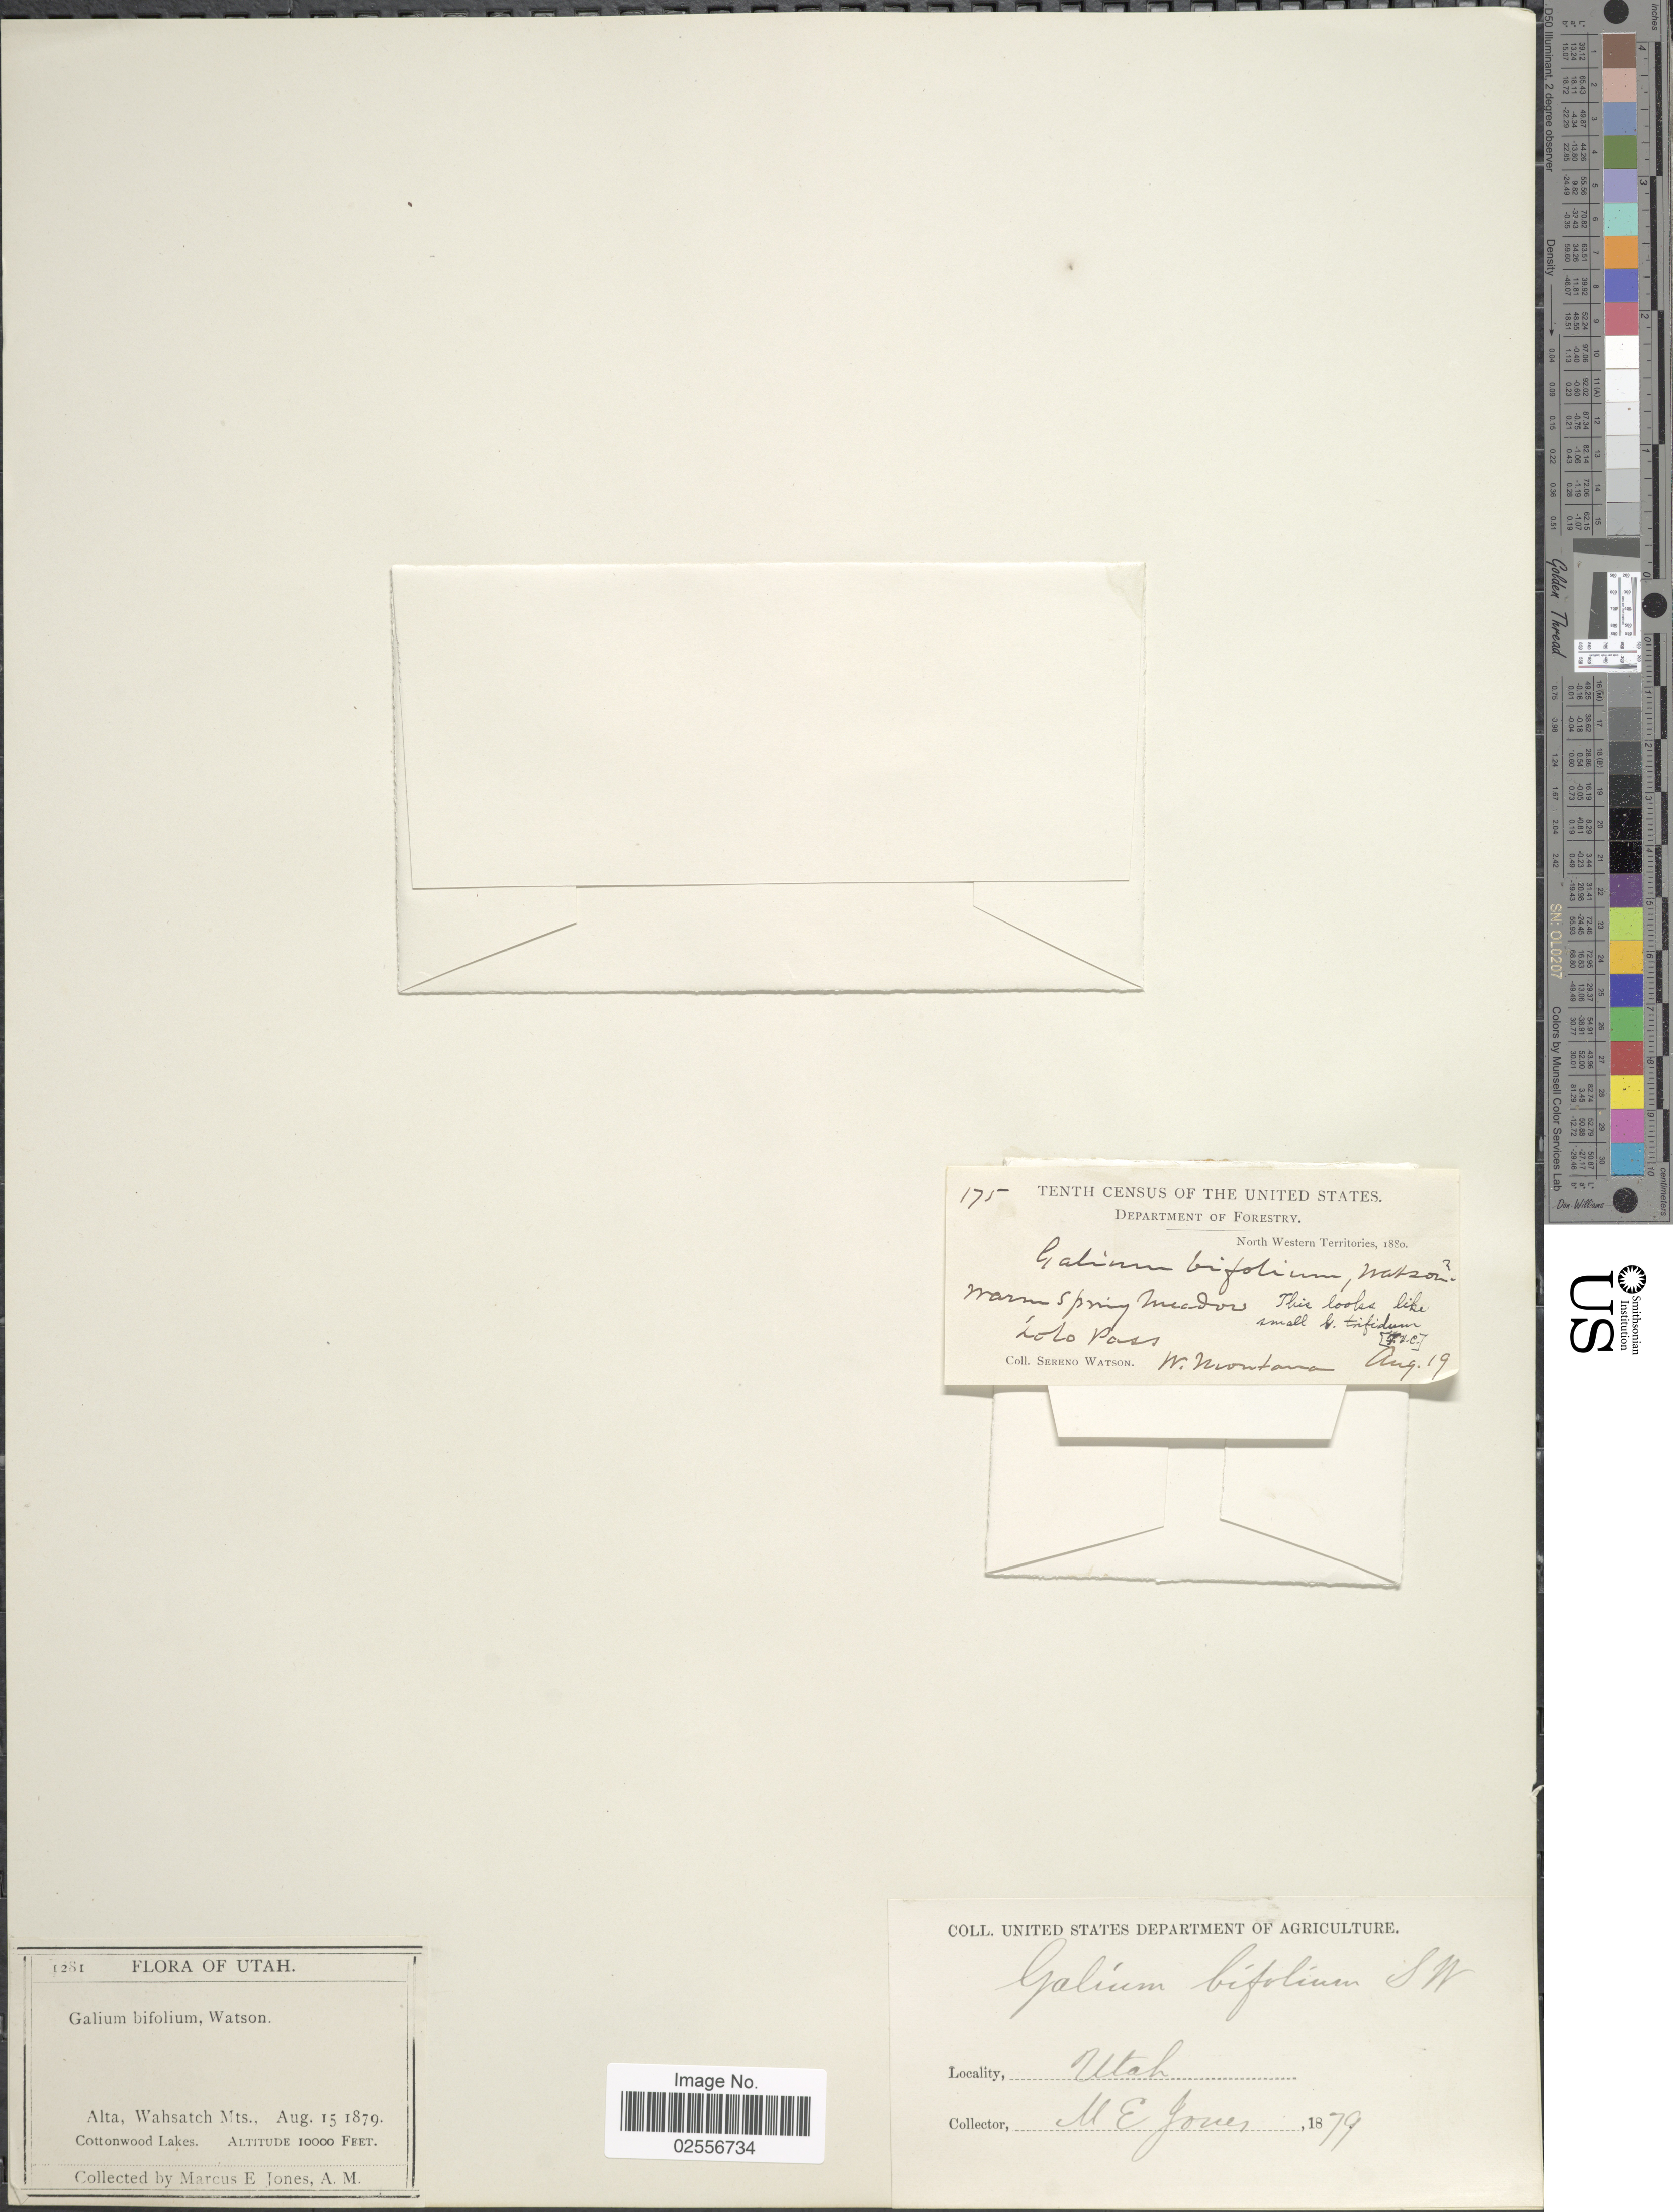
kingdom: Plantae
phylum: Tracheophyta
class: Magnoliopsida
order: Gentianales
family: Rubiaceae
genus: Galium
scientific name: Galium bifolium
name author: S. Watson in C. King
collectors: M. E. Jones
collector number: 1281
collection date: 1879-08-15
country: United States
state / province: Utah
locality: Alta, Wahsatch Mts., Cottonwood Lakes.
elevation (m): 3048